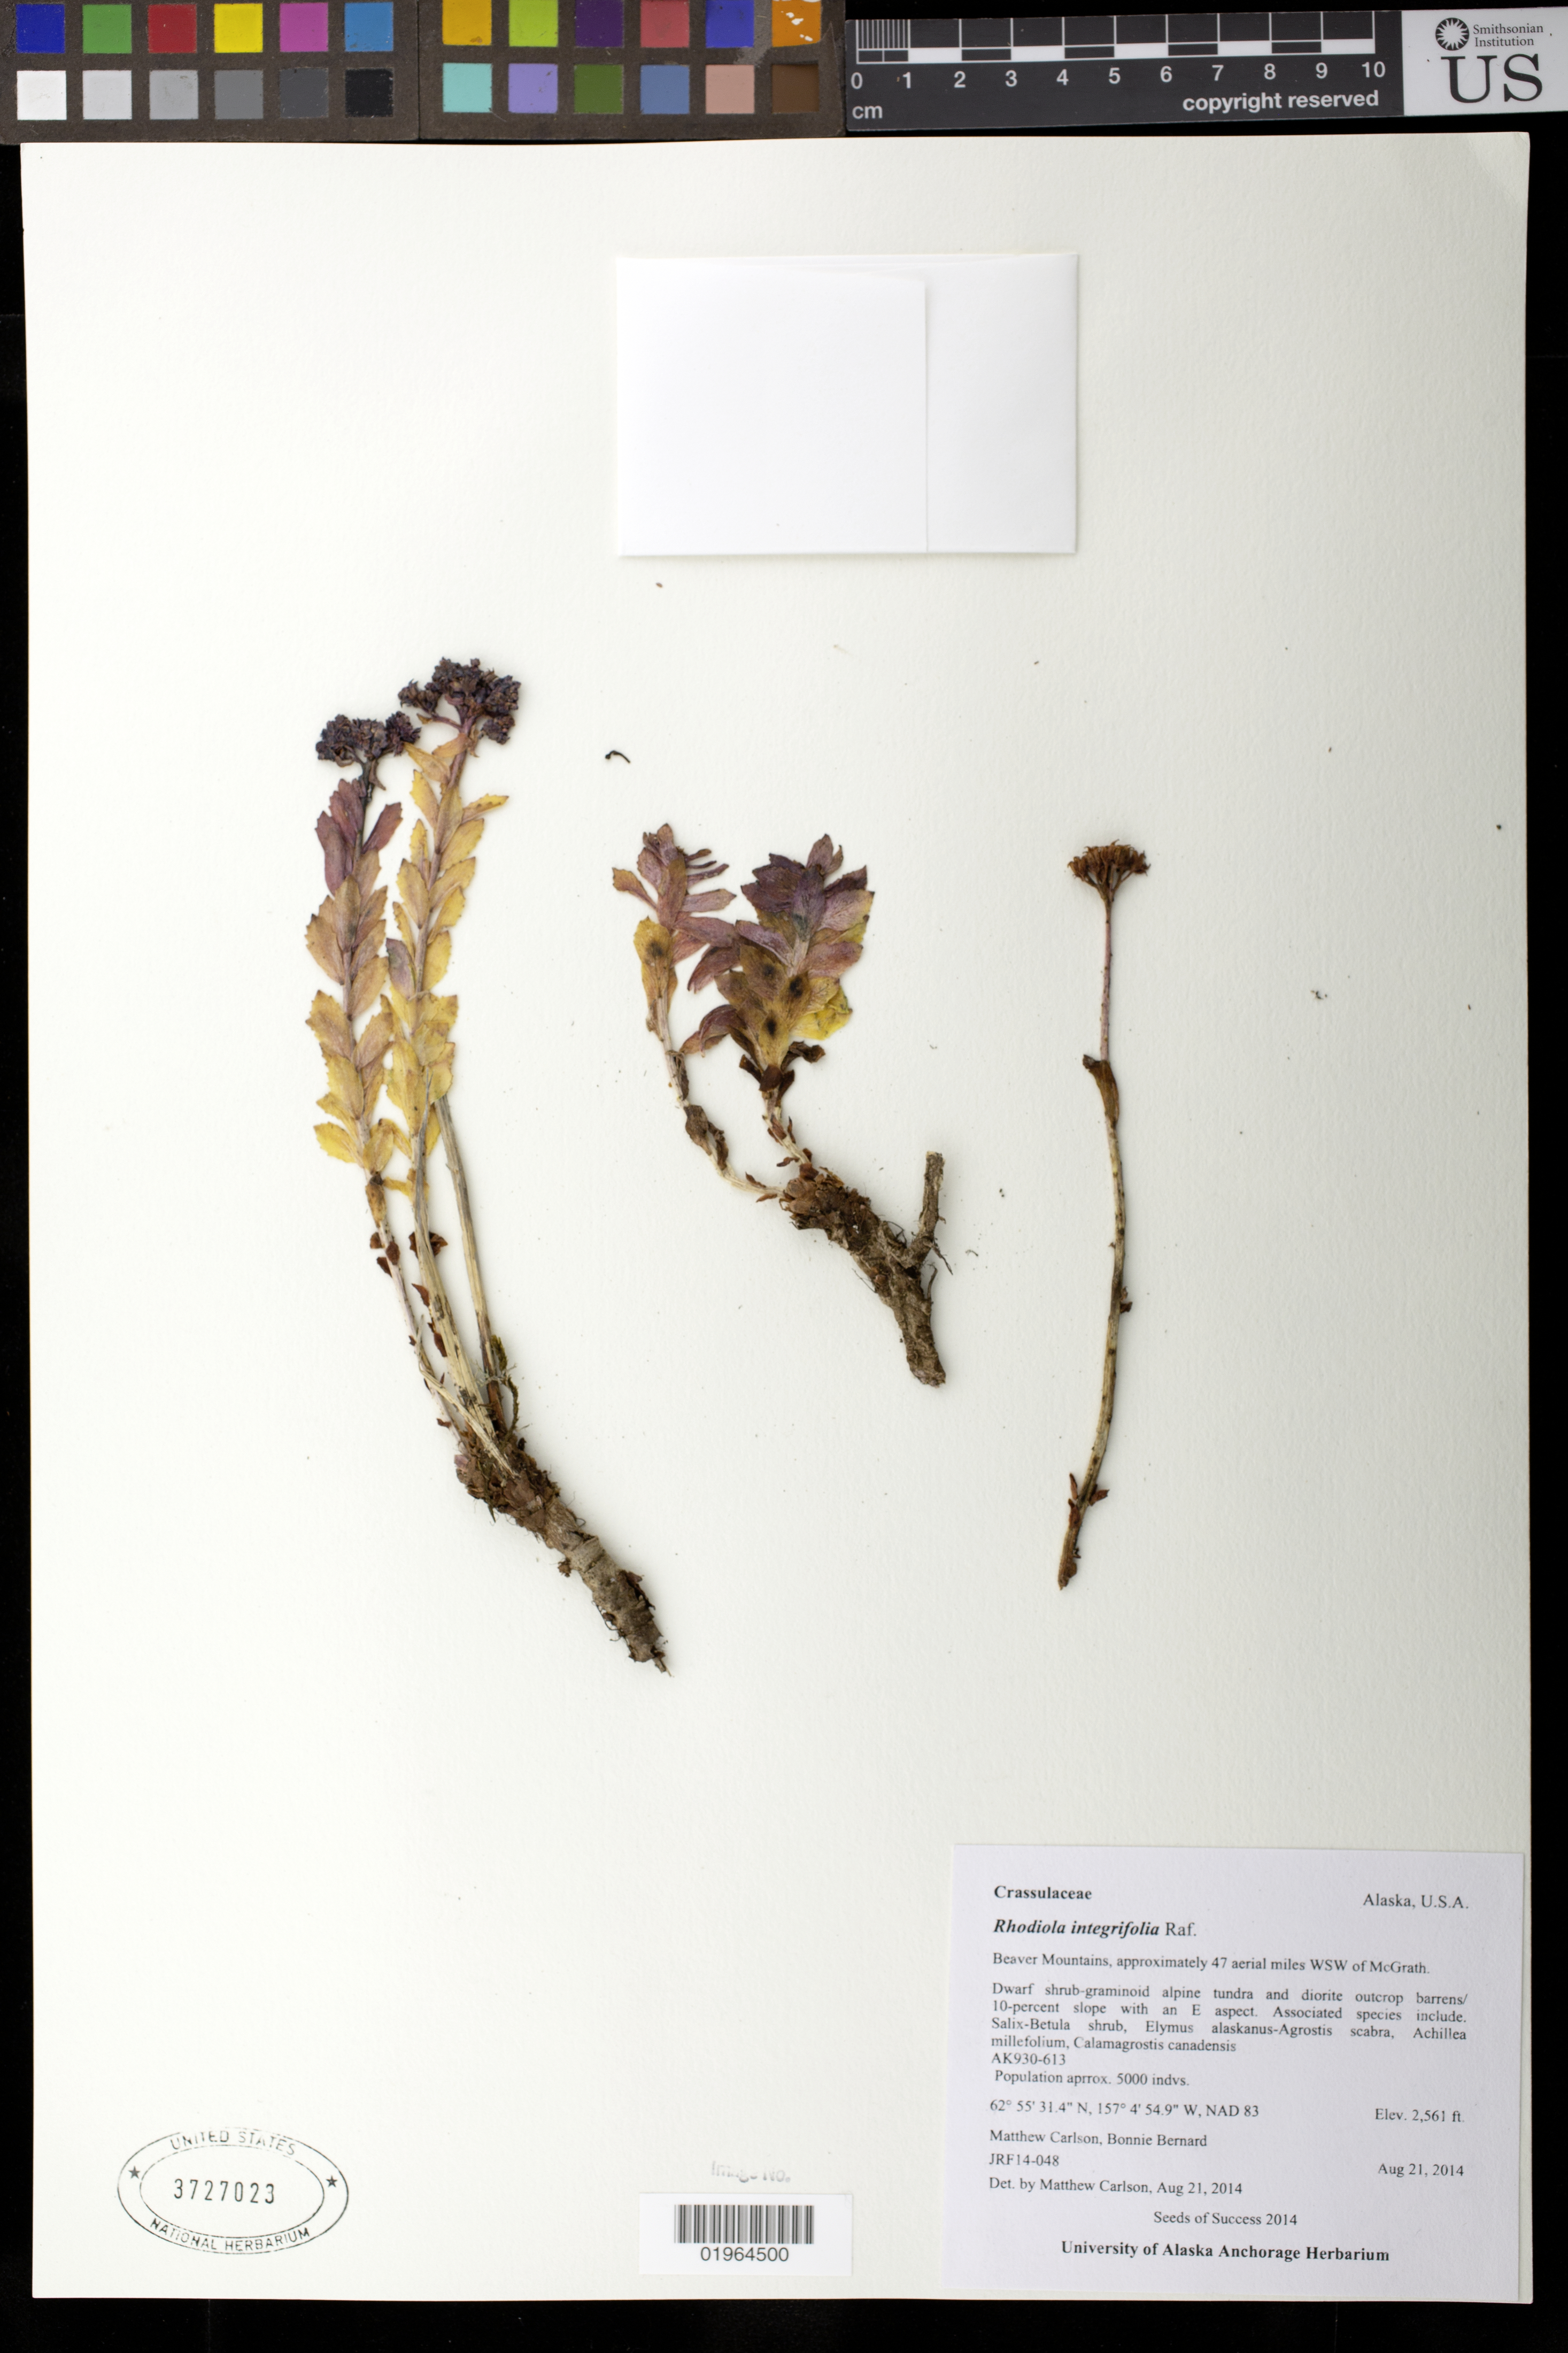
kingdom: Plantae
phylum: Tracheophyta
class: Magnoliopsida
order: Saxifragales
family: Crassulaceae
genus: Rhodiola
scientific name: Rhodiola integrifolia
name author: Raf.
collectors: M. Carlson & B. Bernard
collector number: JRK14-048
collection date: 2014-08-21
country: United States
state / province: Alaska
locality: Beaver Mts, 47 aerial mi. WSW of McGrath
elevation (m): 781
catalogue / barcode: US 3727023